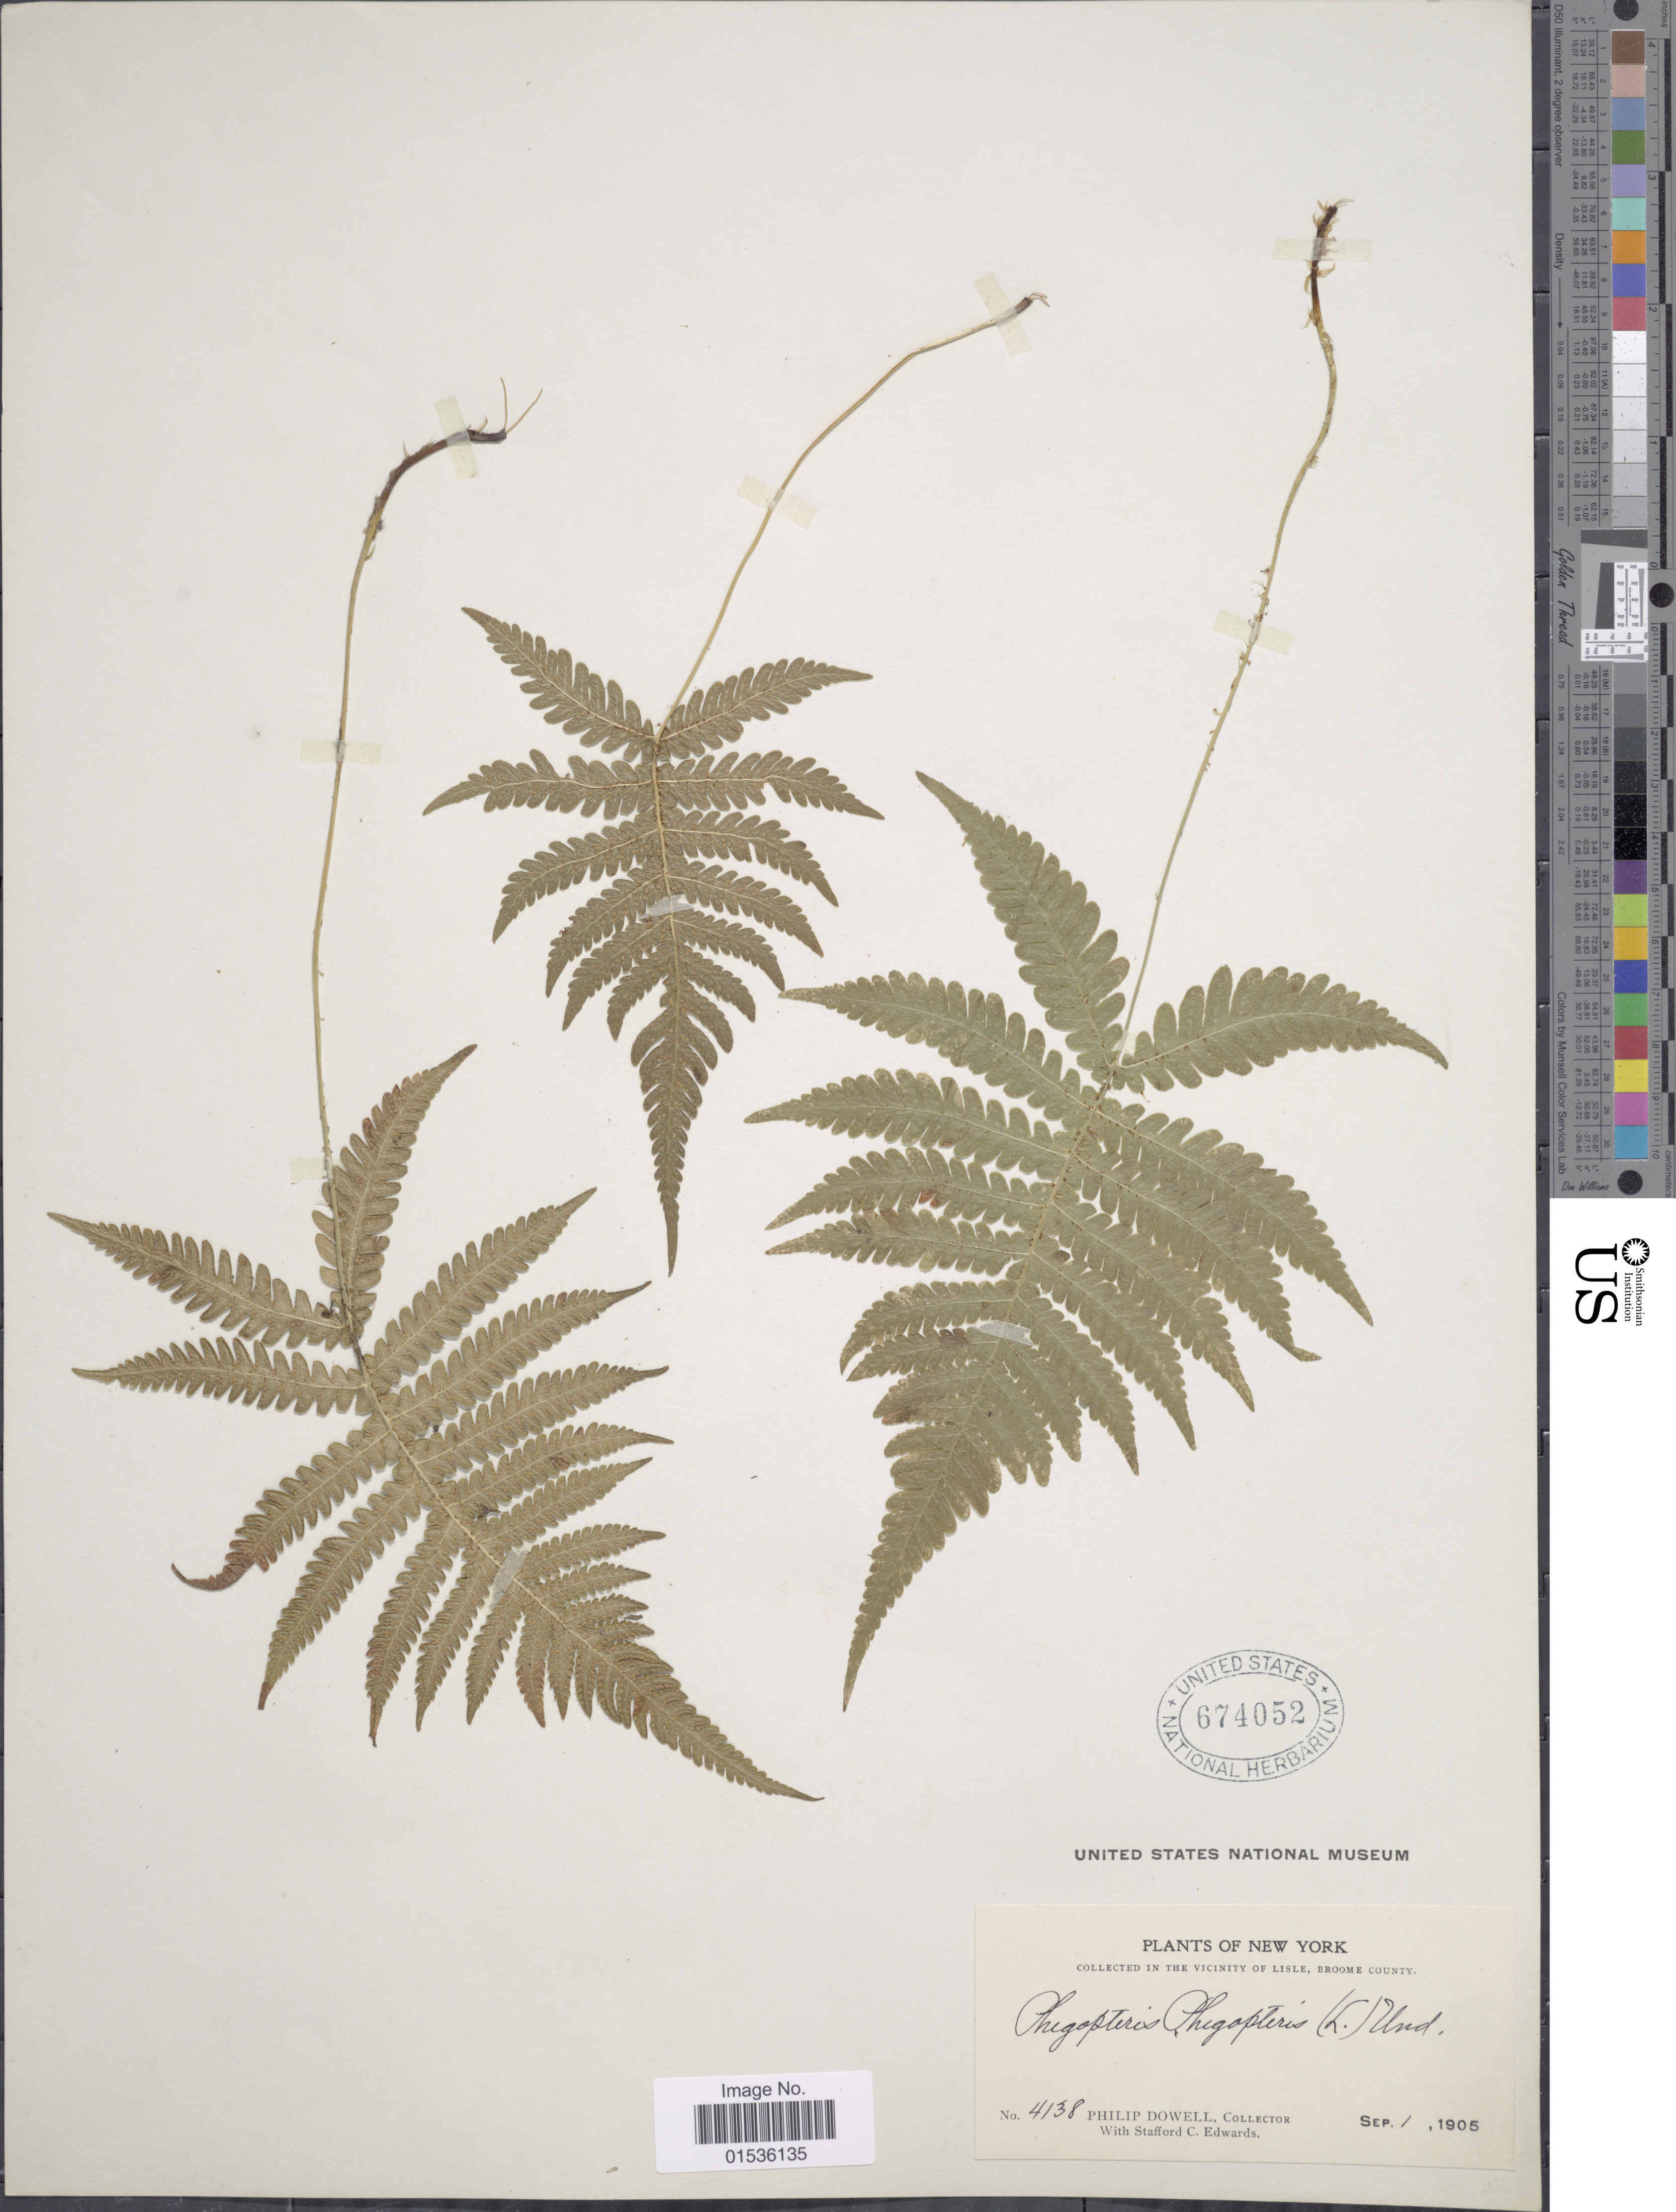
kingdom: Plantae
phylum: Tracheophyta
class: Polypodiopsida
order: Polypodiales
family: Thelypteridaceae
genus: Phegopteris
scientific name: Phegopteris connectilis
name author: (Michx.) Watt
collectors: P. Dowell & S. Edwards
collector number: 4138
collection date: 1905-09-01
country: United States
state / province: New York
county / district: Broome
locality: New York, Vicinity of Isle, Broome County.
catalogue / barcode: US 674052